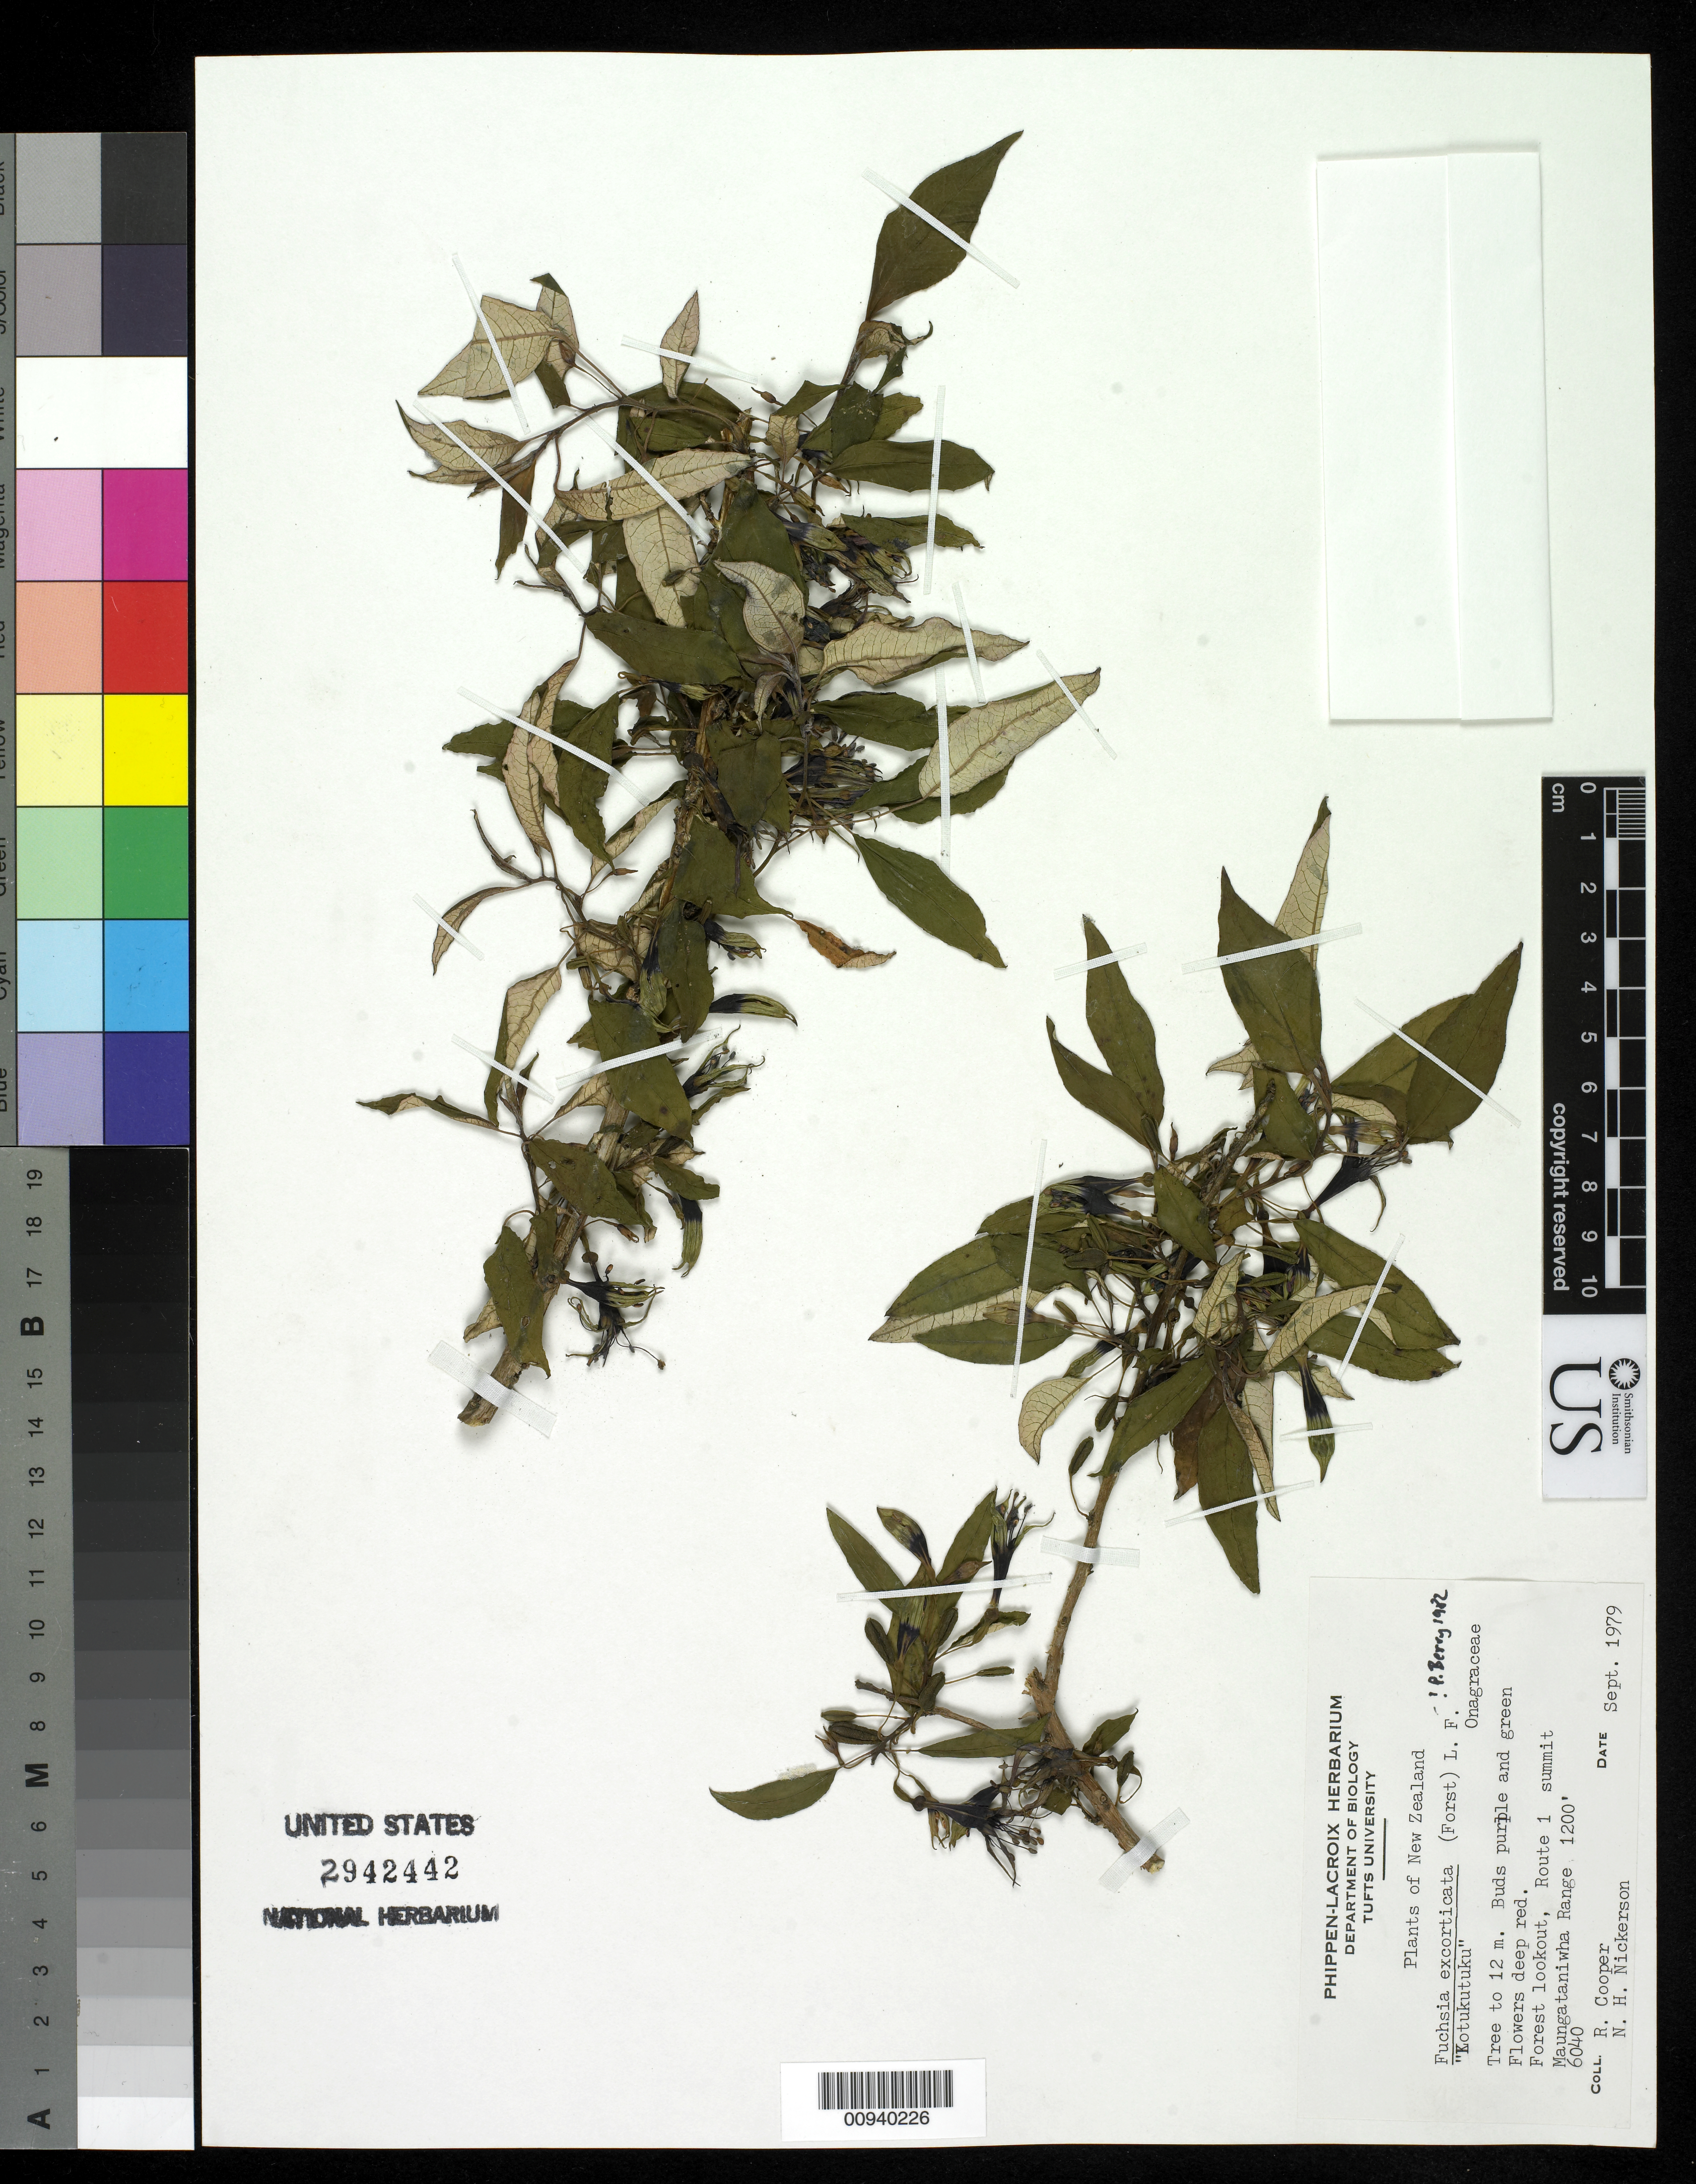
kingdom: Plantae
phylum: Tracheophyta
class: Magnoliopsida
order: Myrtales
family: Onagraceae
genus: Fuchsia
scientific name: Fuchsia excorticata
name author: (J.R. Forst. & G. Forst.) L. f.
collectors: R. Cooper & N. Nickerson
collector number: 6040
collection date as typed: Sep 1979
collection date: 1979-09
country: New Zealand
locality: Forest lookout, Route 1 summit Maungataniwha Range.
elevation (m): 366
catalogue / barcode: US 2942442